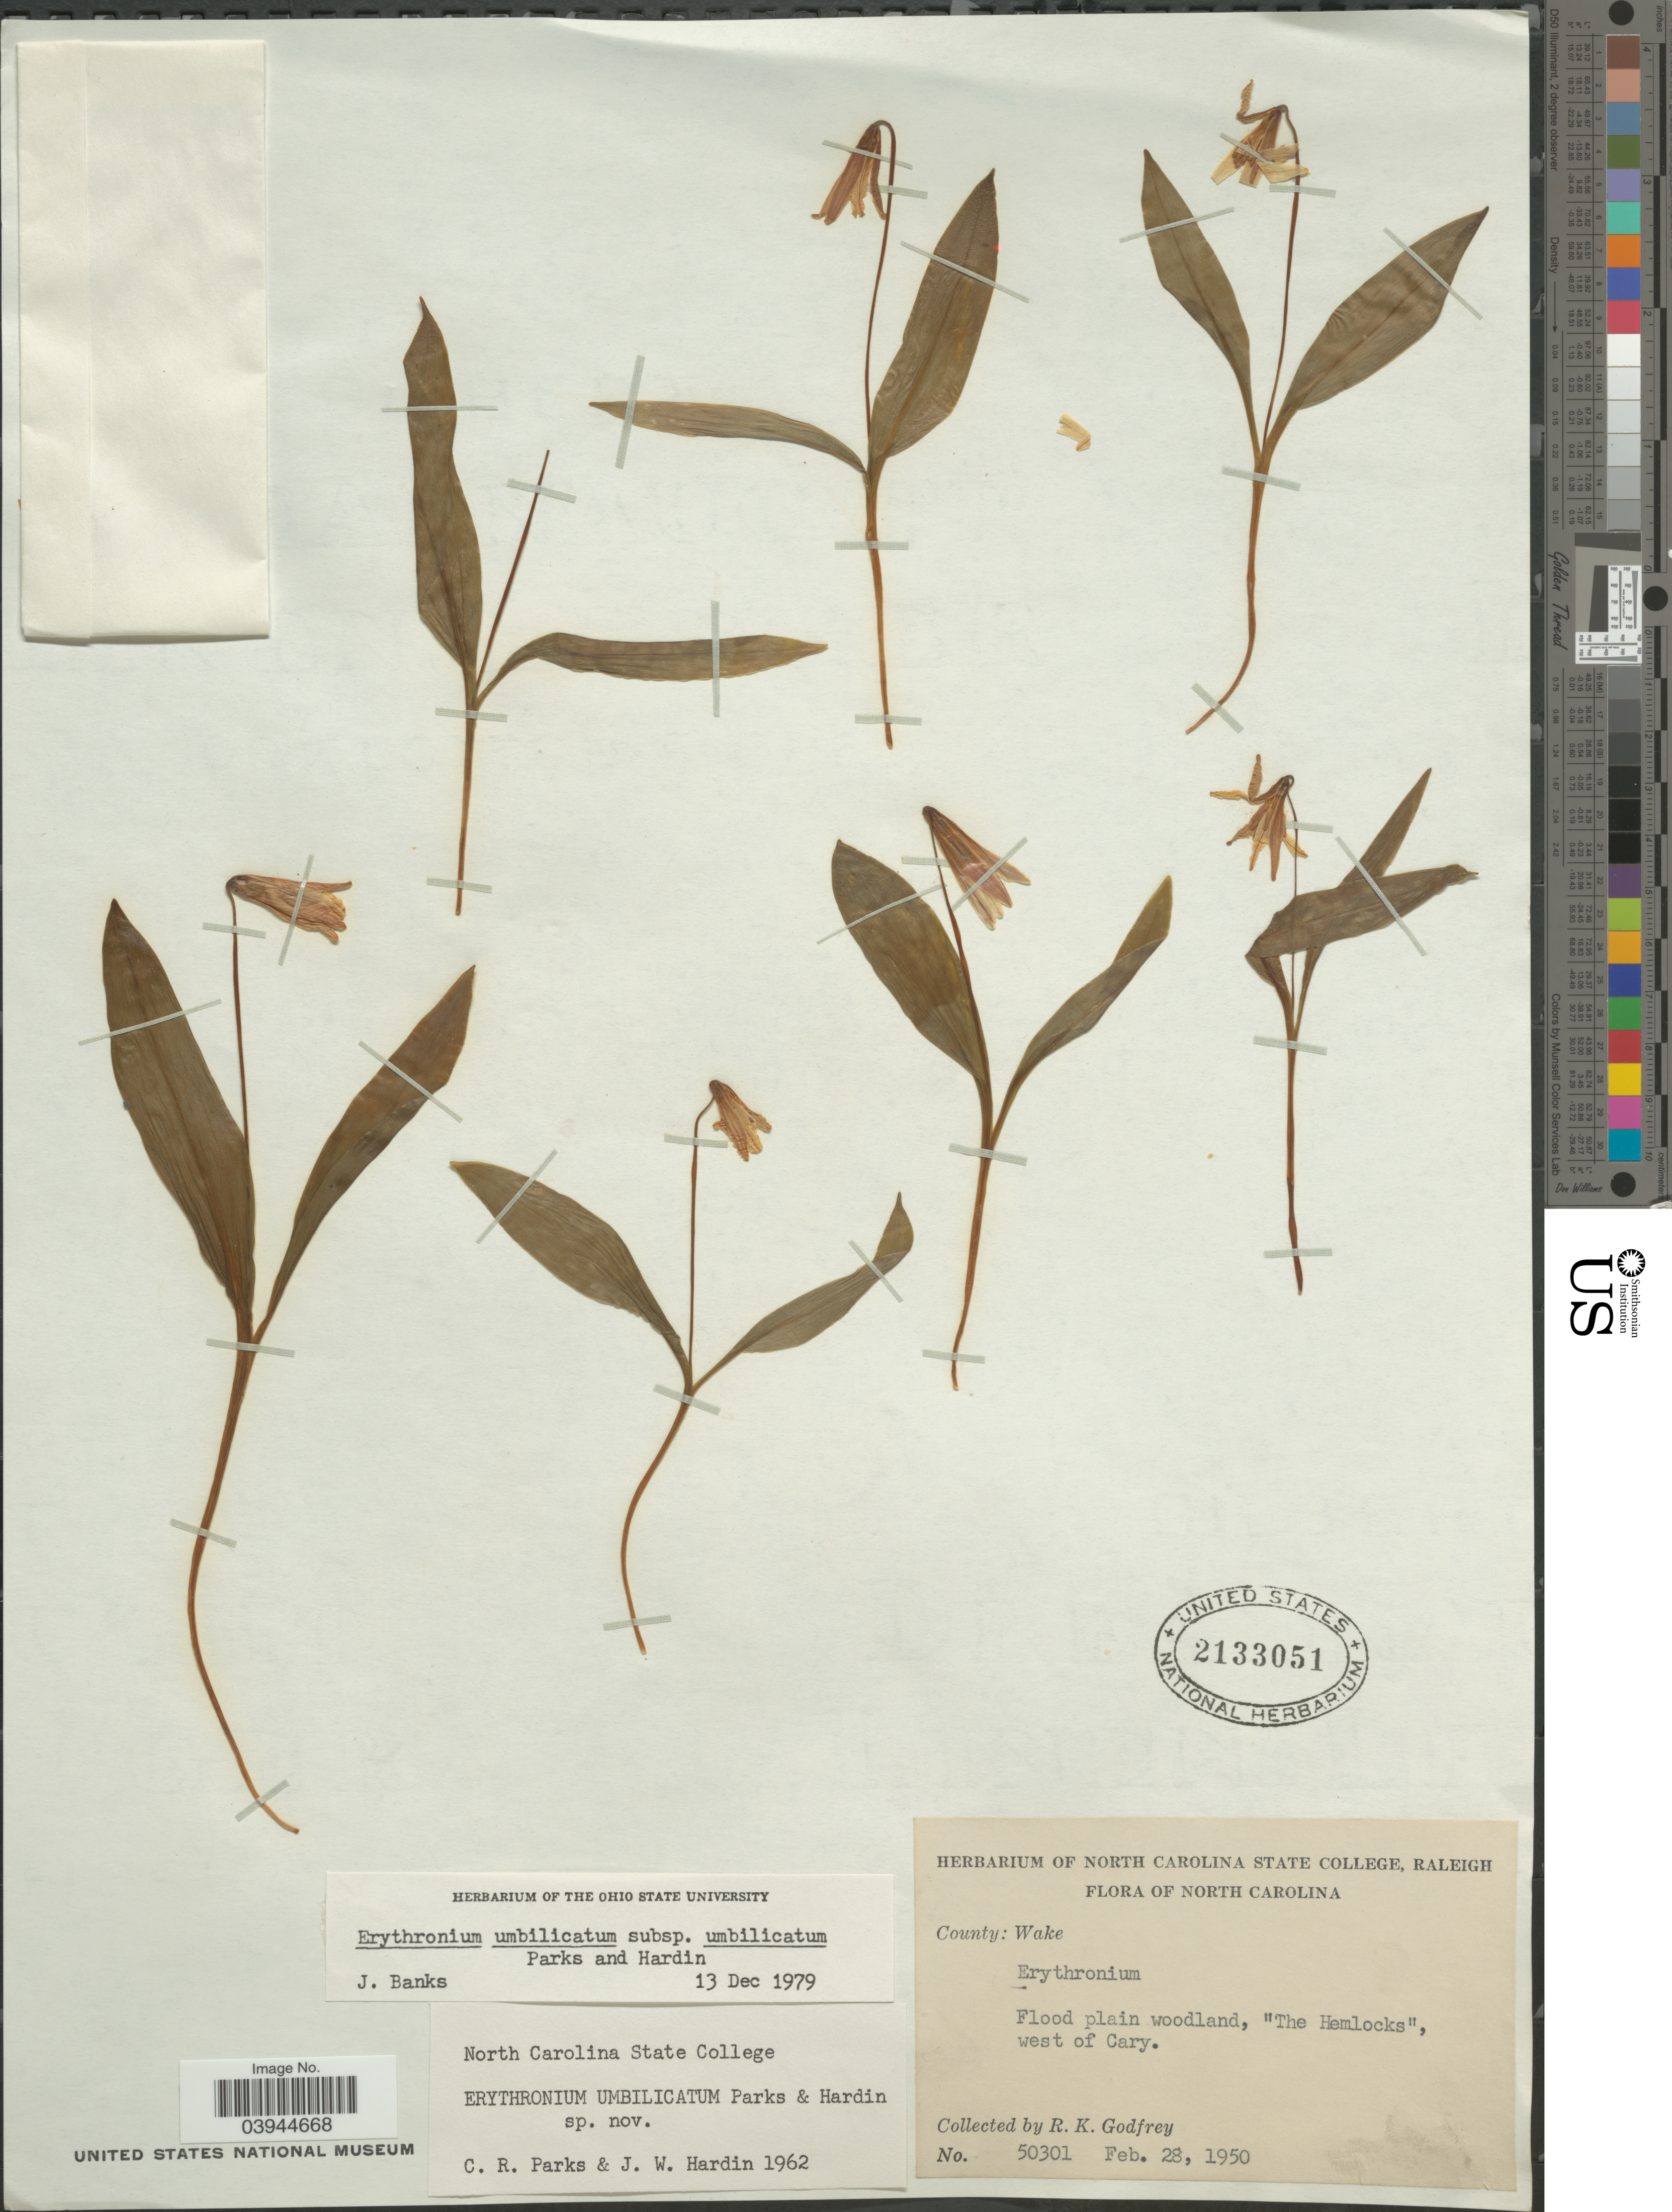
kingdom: Plantae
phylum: Tracheophyta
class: Liliopsida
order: Liliales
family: Liliaceae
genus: Erythronium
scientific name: Erythronium umbilicatum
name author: C.R. Parks & Hardin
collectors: R. K. Godfrey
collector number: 50301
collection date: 1950-02-28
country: United States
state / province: North Carolina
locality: County: Wake. Flood plain woodland, "The Hemlocks", west of Cary.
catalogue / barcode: US 2133051